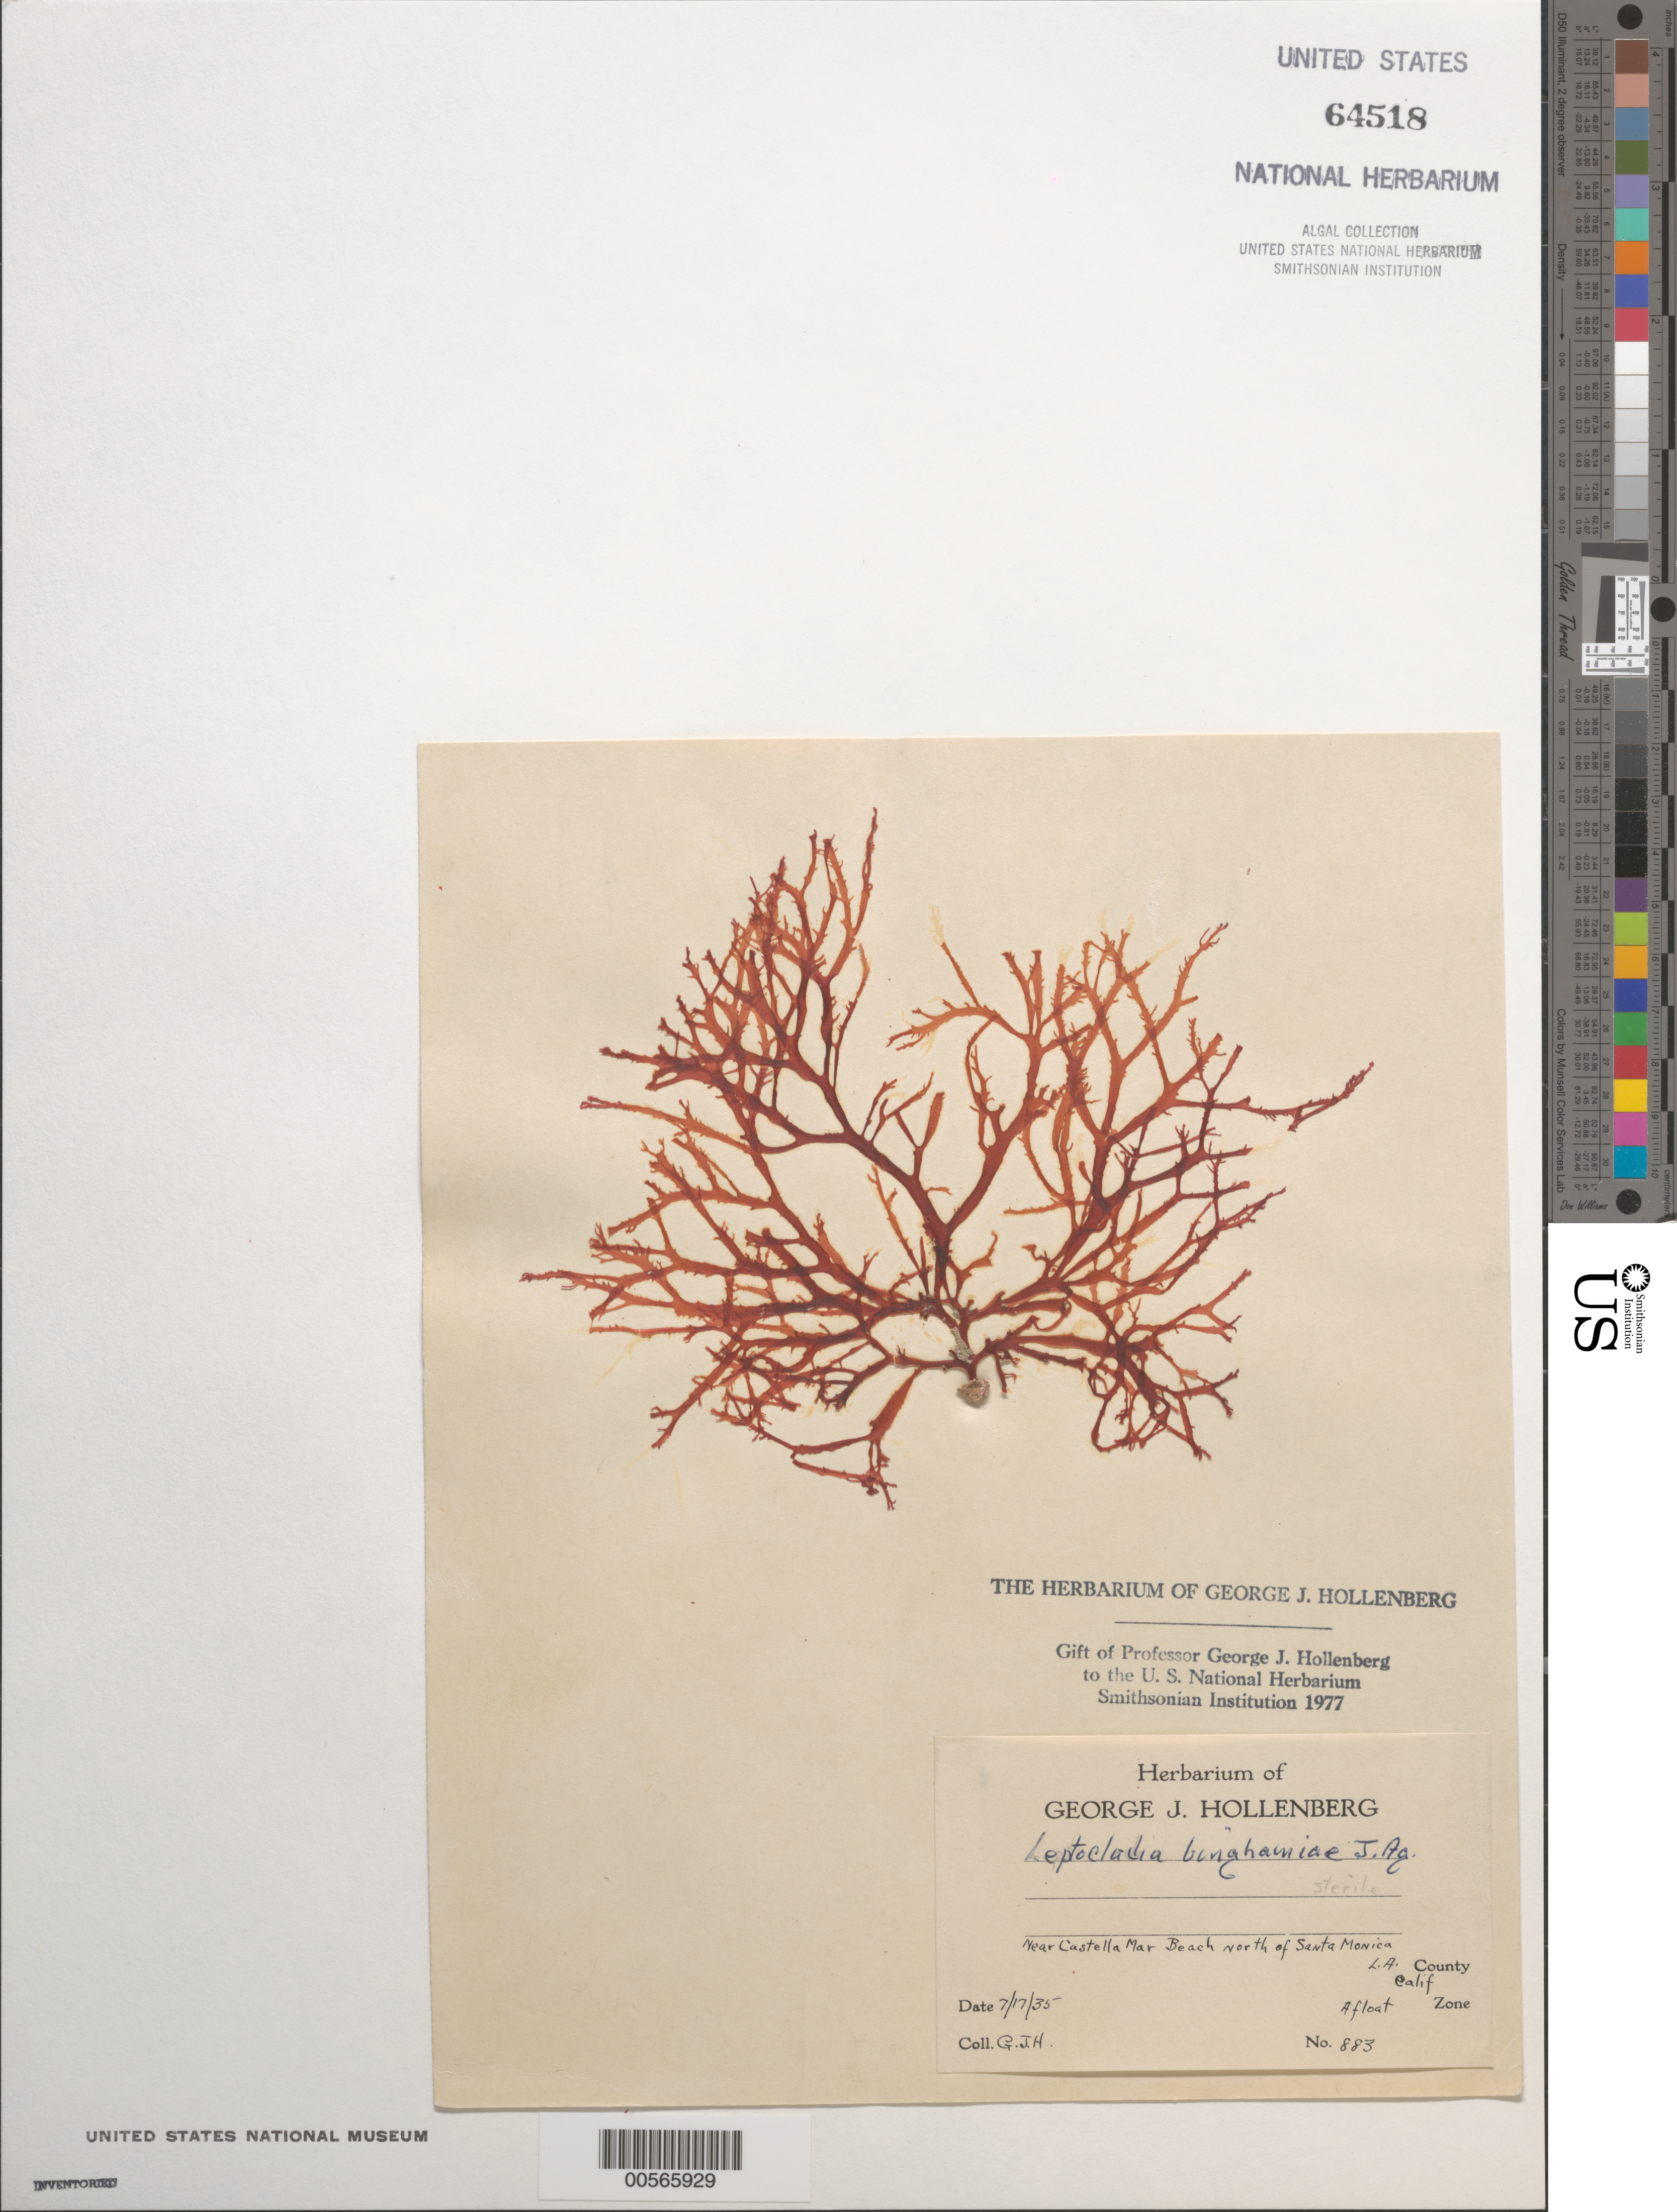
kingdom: Plantae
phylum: Rhodophyta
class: Florideophyceae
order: Gigartinales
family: Dumontiaceae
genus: Leptocladia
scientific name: Leptocladia binghamiae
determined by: Hollenberg, George J.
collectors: G. Hollenberg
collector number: GJH 883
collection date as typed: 17 Jul 1935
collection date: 1935-07-17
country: United States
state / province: California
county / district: Los Angeles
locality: Near Castle Mar Beach, north of Santa Monica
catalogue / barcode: US 64518